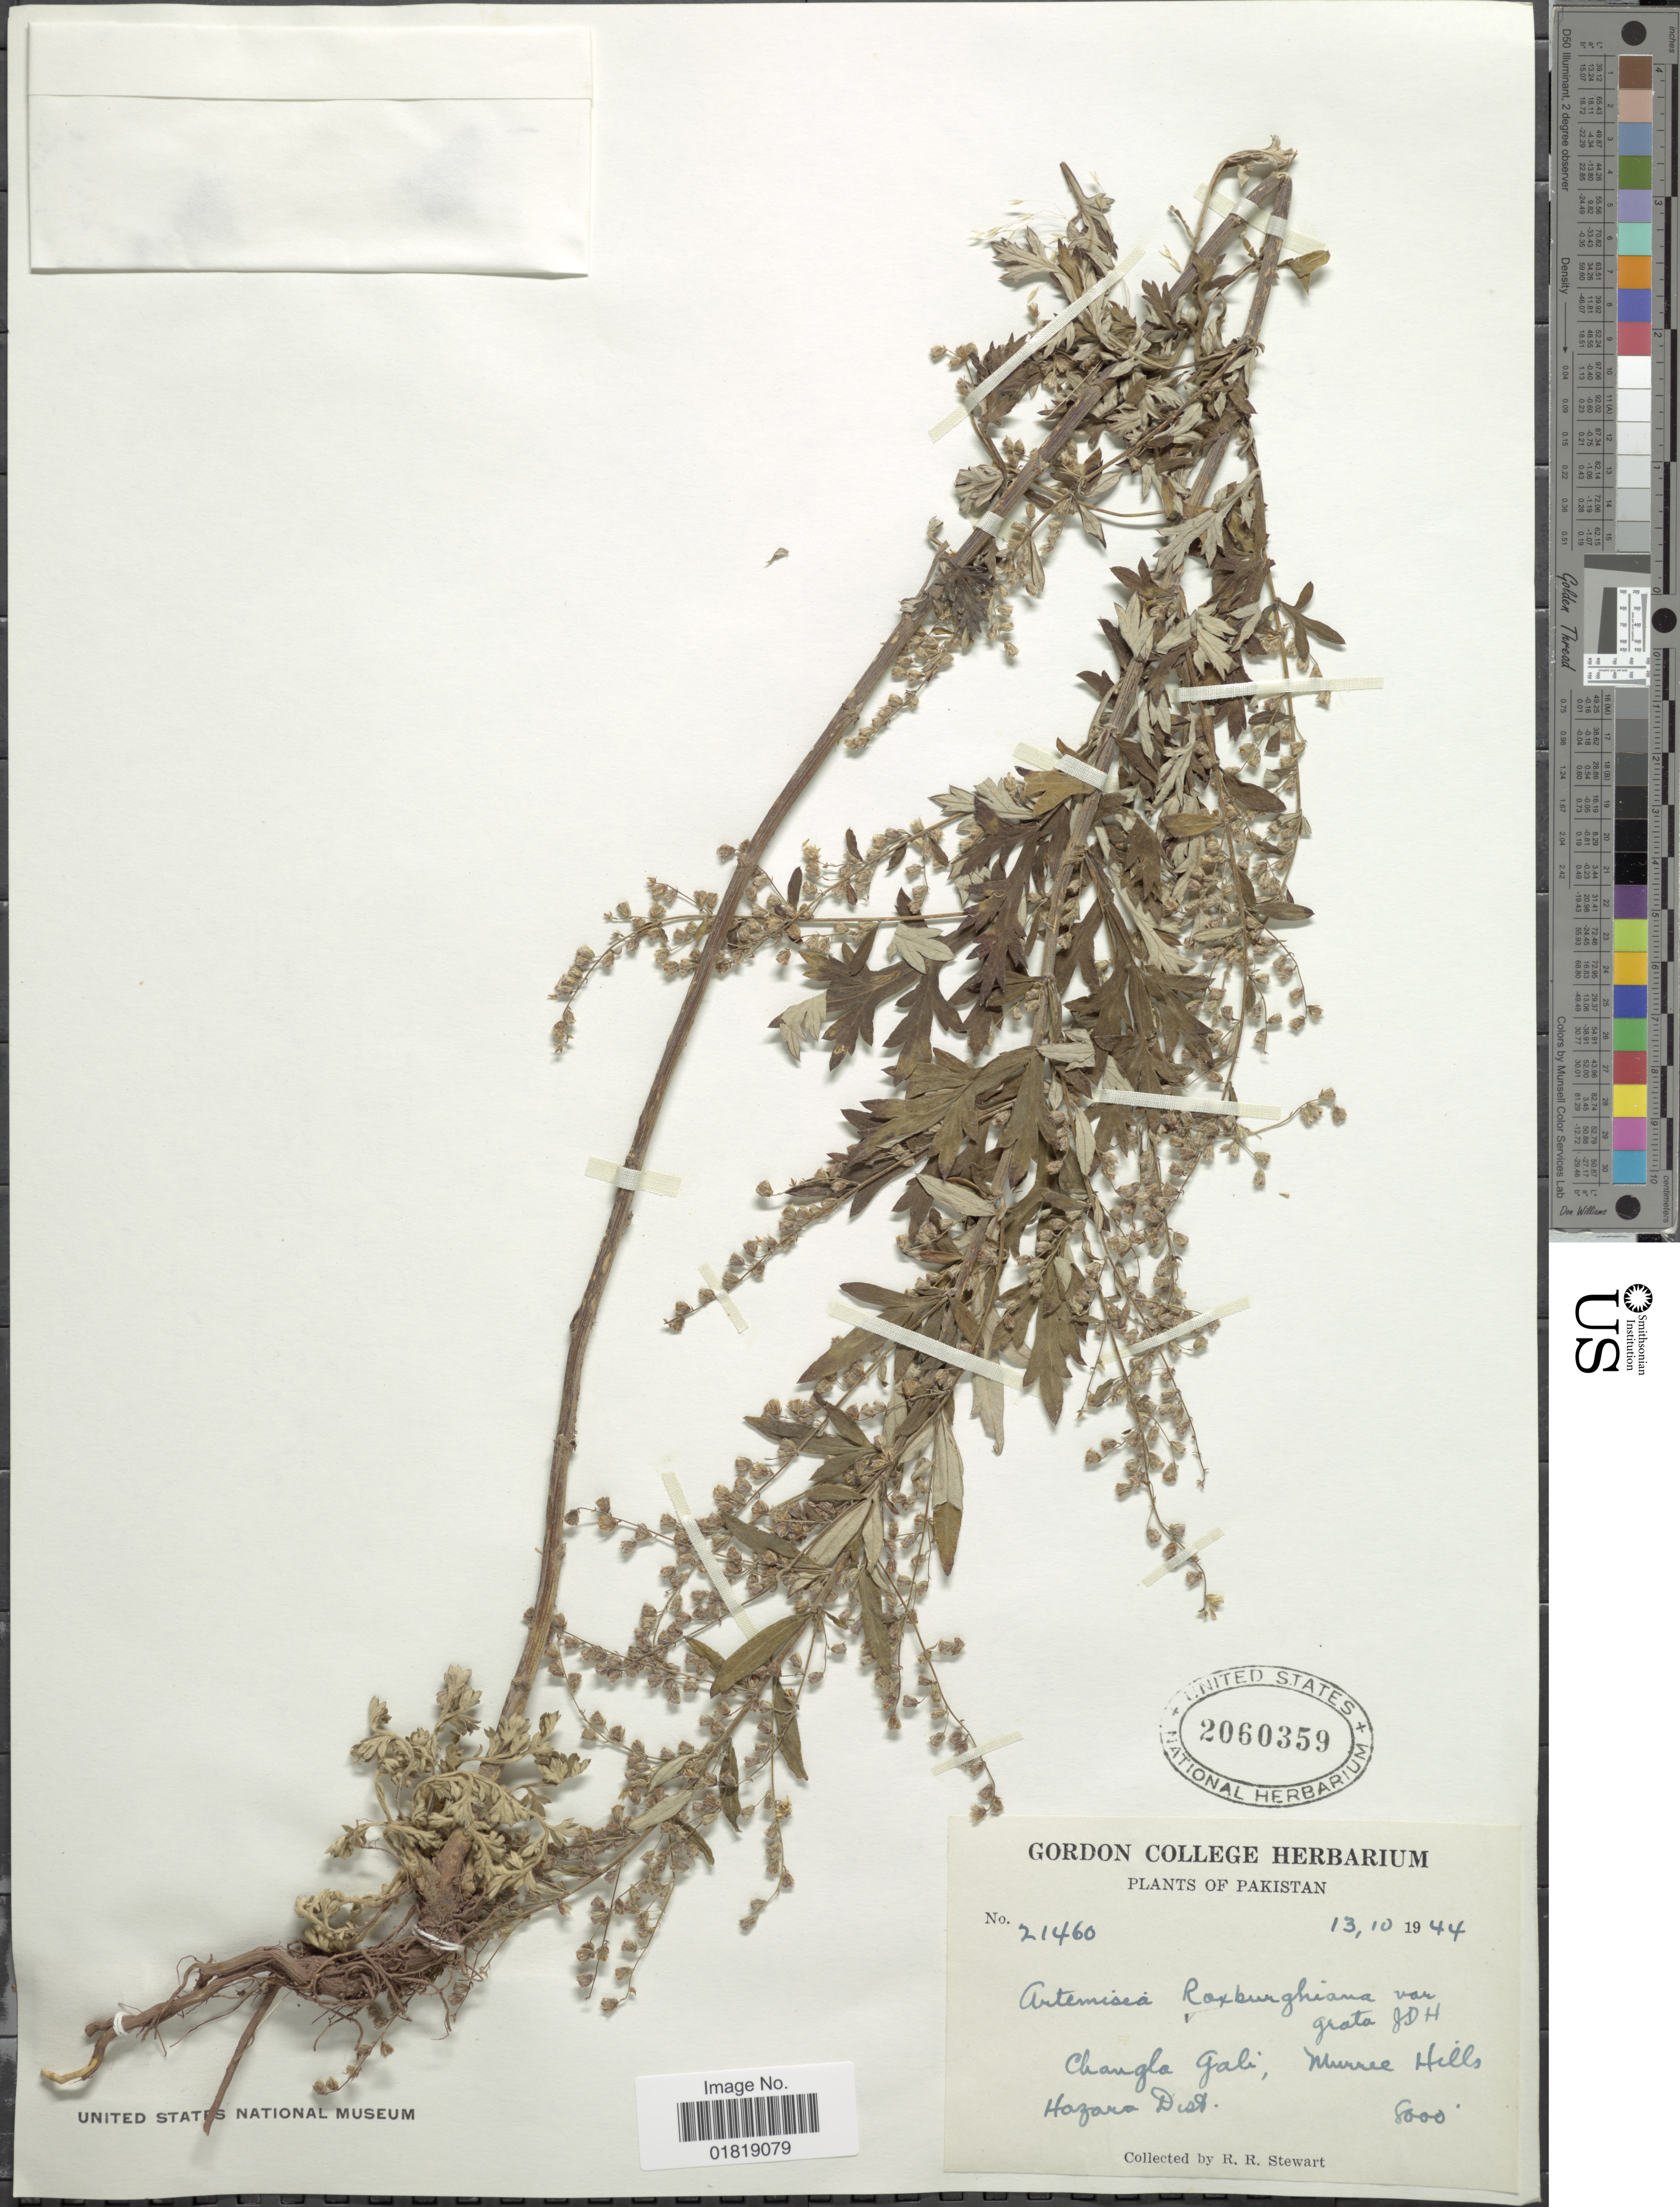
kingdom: Plantae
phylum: Tracheophyta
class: Magnoliopsida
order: Asterales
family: Asteraceae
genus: Artemisia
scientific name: Artemisia roxburghiana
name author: Besser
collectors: R. R. Stewart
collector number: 21460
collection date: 1944-10-13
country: Pakistan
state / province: Khyber Pakhtunkhwa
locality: Changla Gali, Murree Hills, Hazara Dist.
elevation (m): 2438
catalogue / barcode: US 2060359